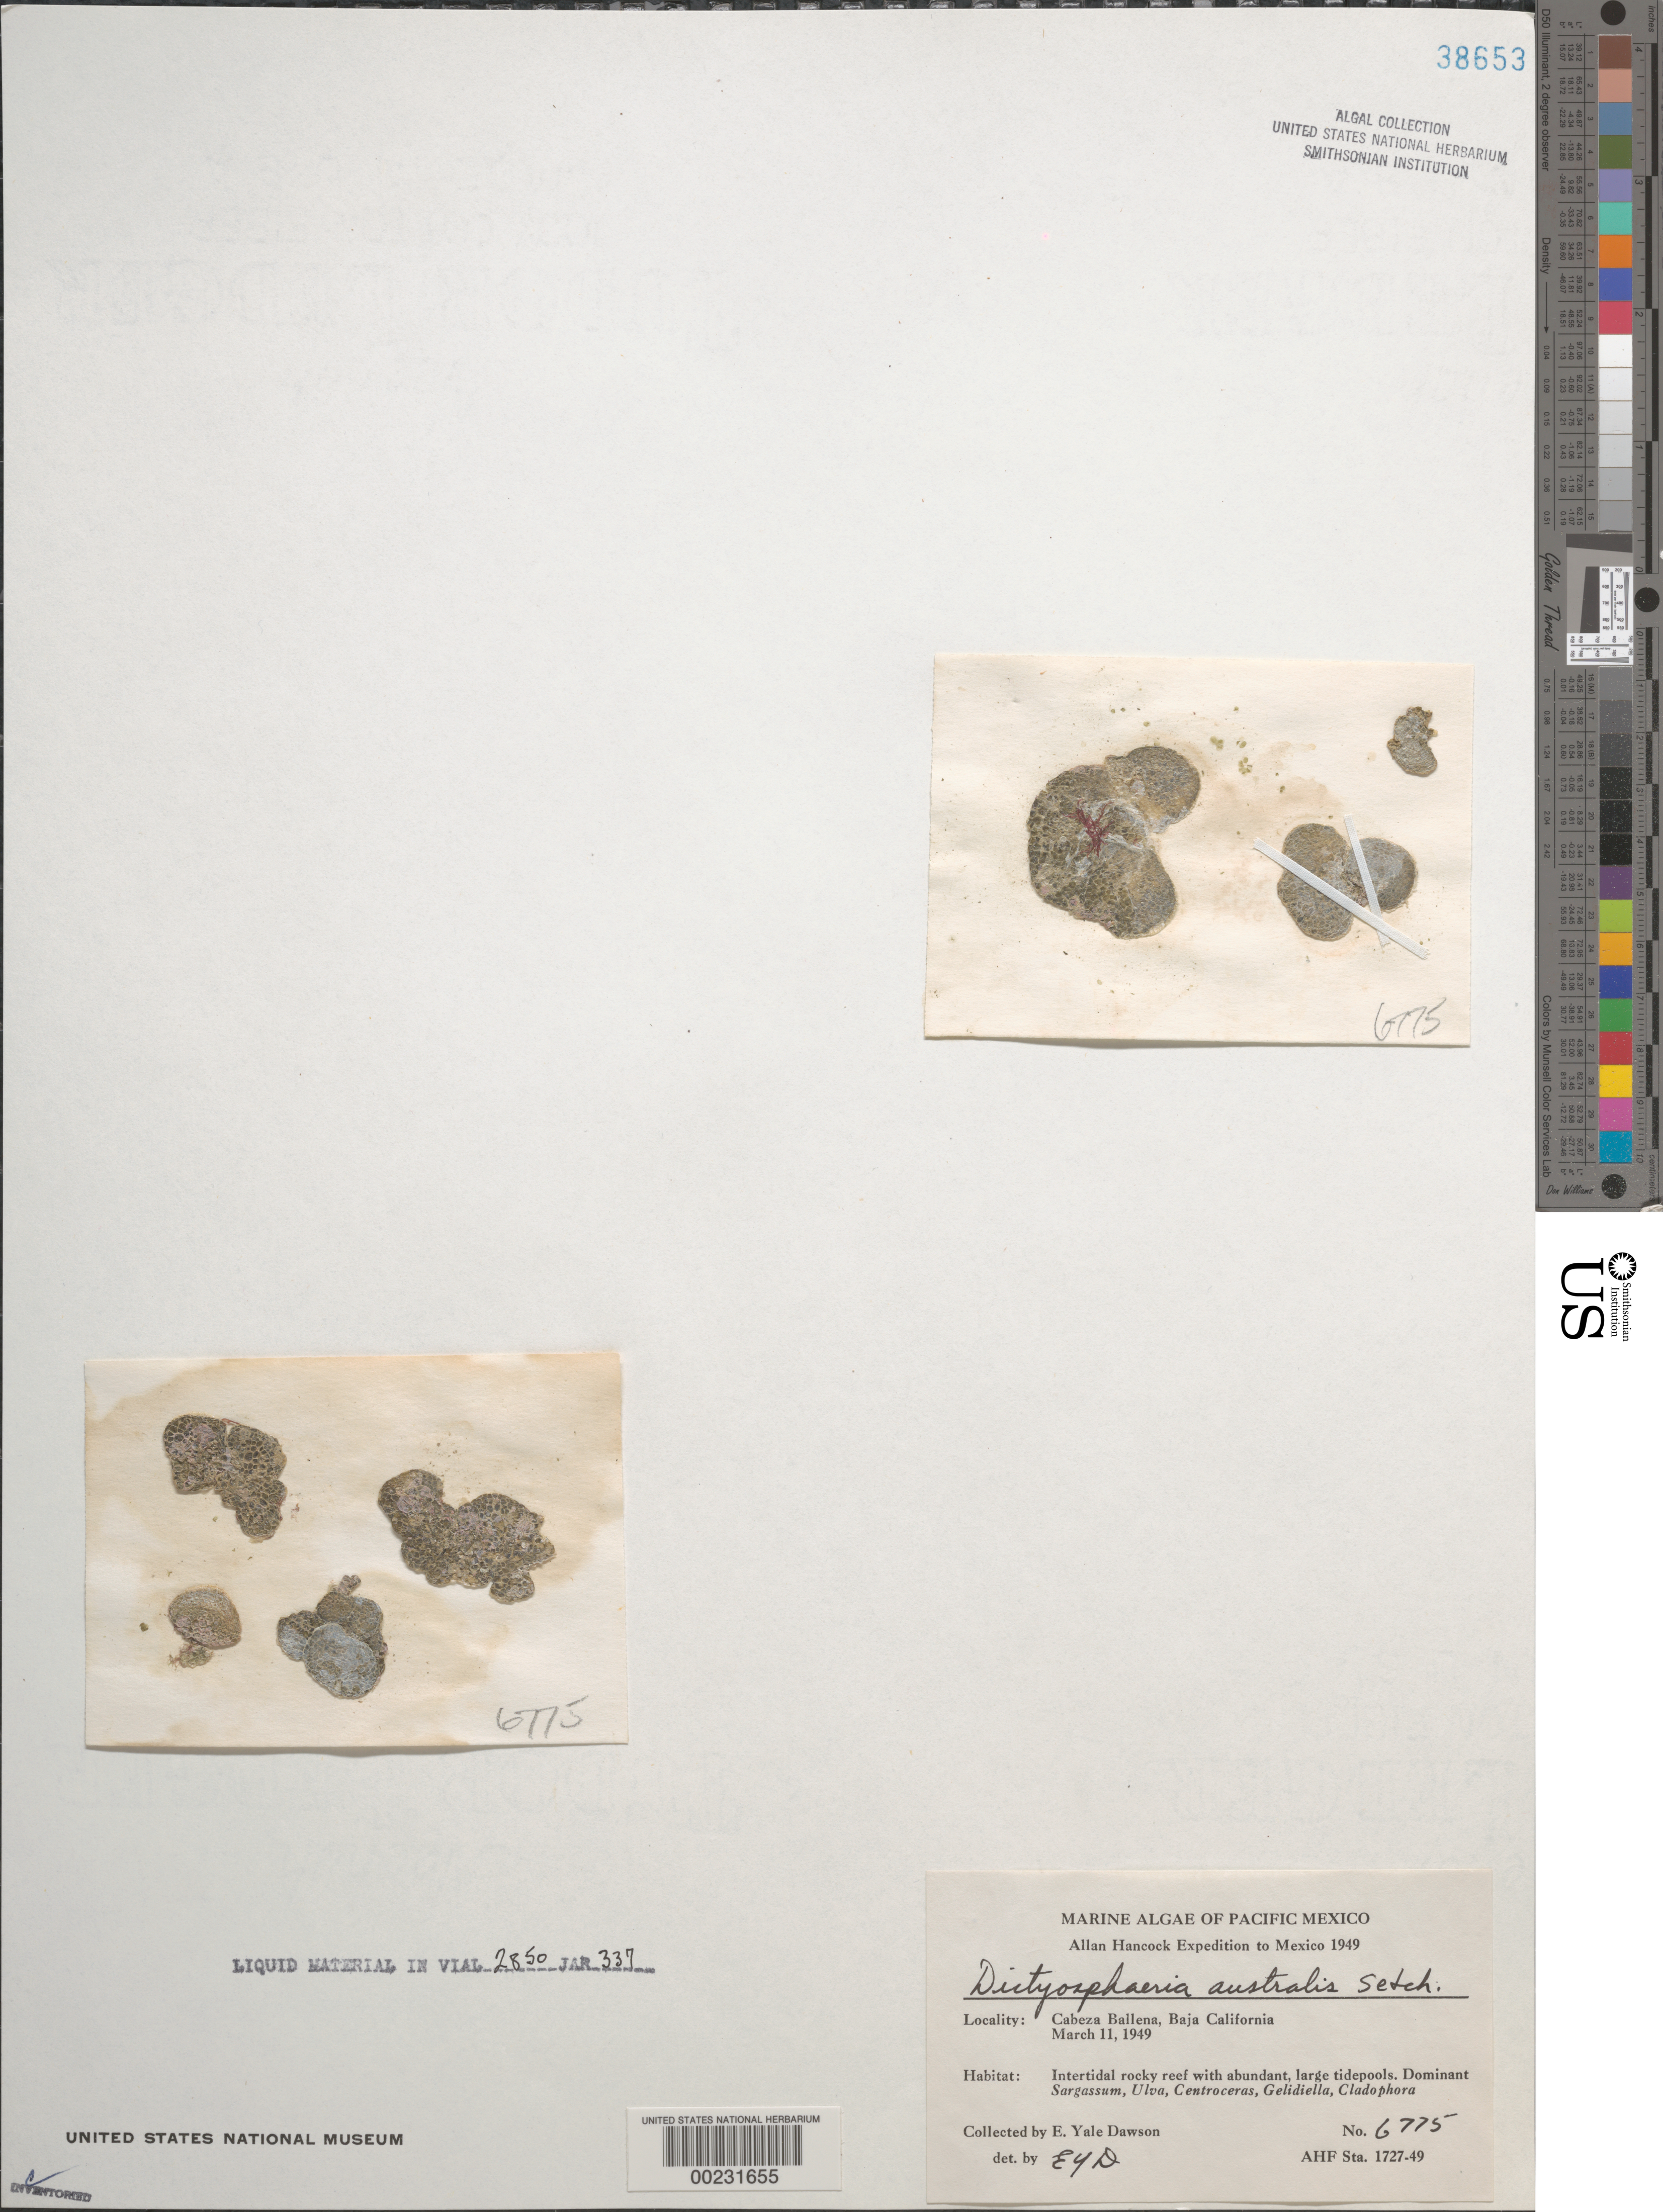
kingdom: Plantae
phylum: Chlorophyta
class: Ulvophyceae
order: Siphonocladales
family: Siphonocladaceae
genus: Dictyosphaeria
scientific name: Dictyosphaeria australis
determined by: Dawson, E. Y.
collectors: E. Y. Dawson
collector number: EYD 6775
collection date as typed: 11 Mar 1949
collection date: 1949-03-11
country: Mexico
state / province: Baja California Sur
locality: Cabeza Ballena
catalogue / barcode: US 38653